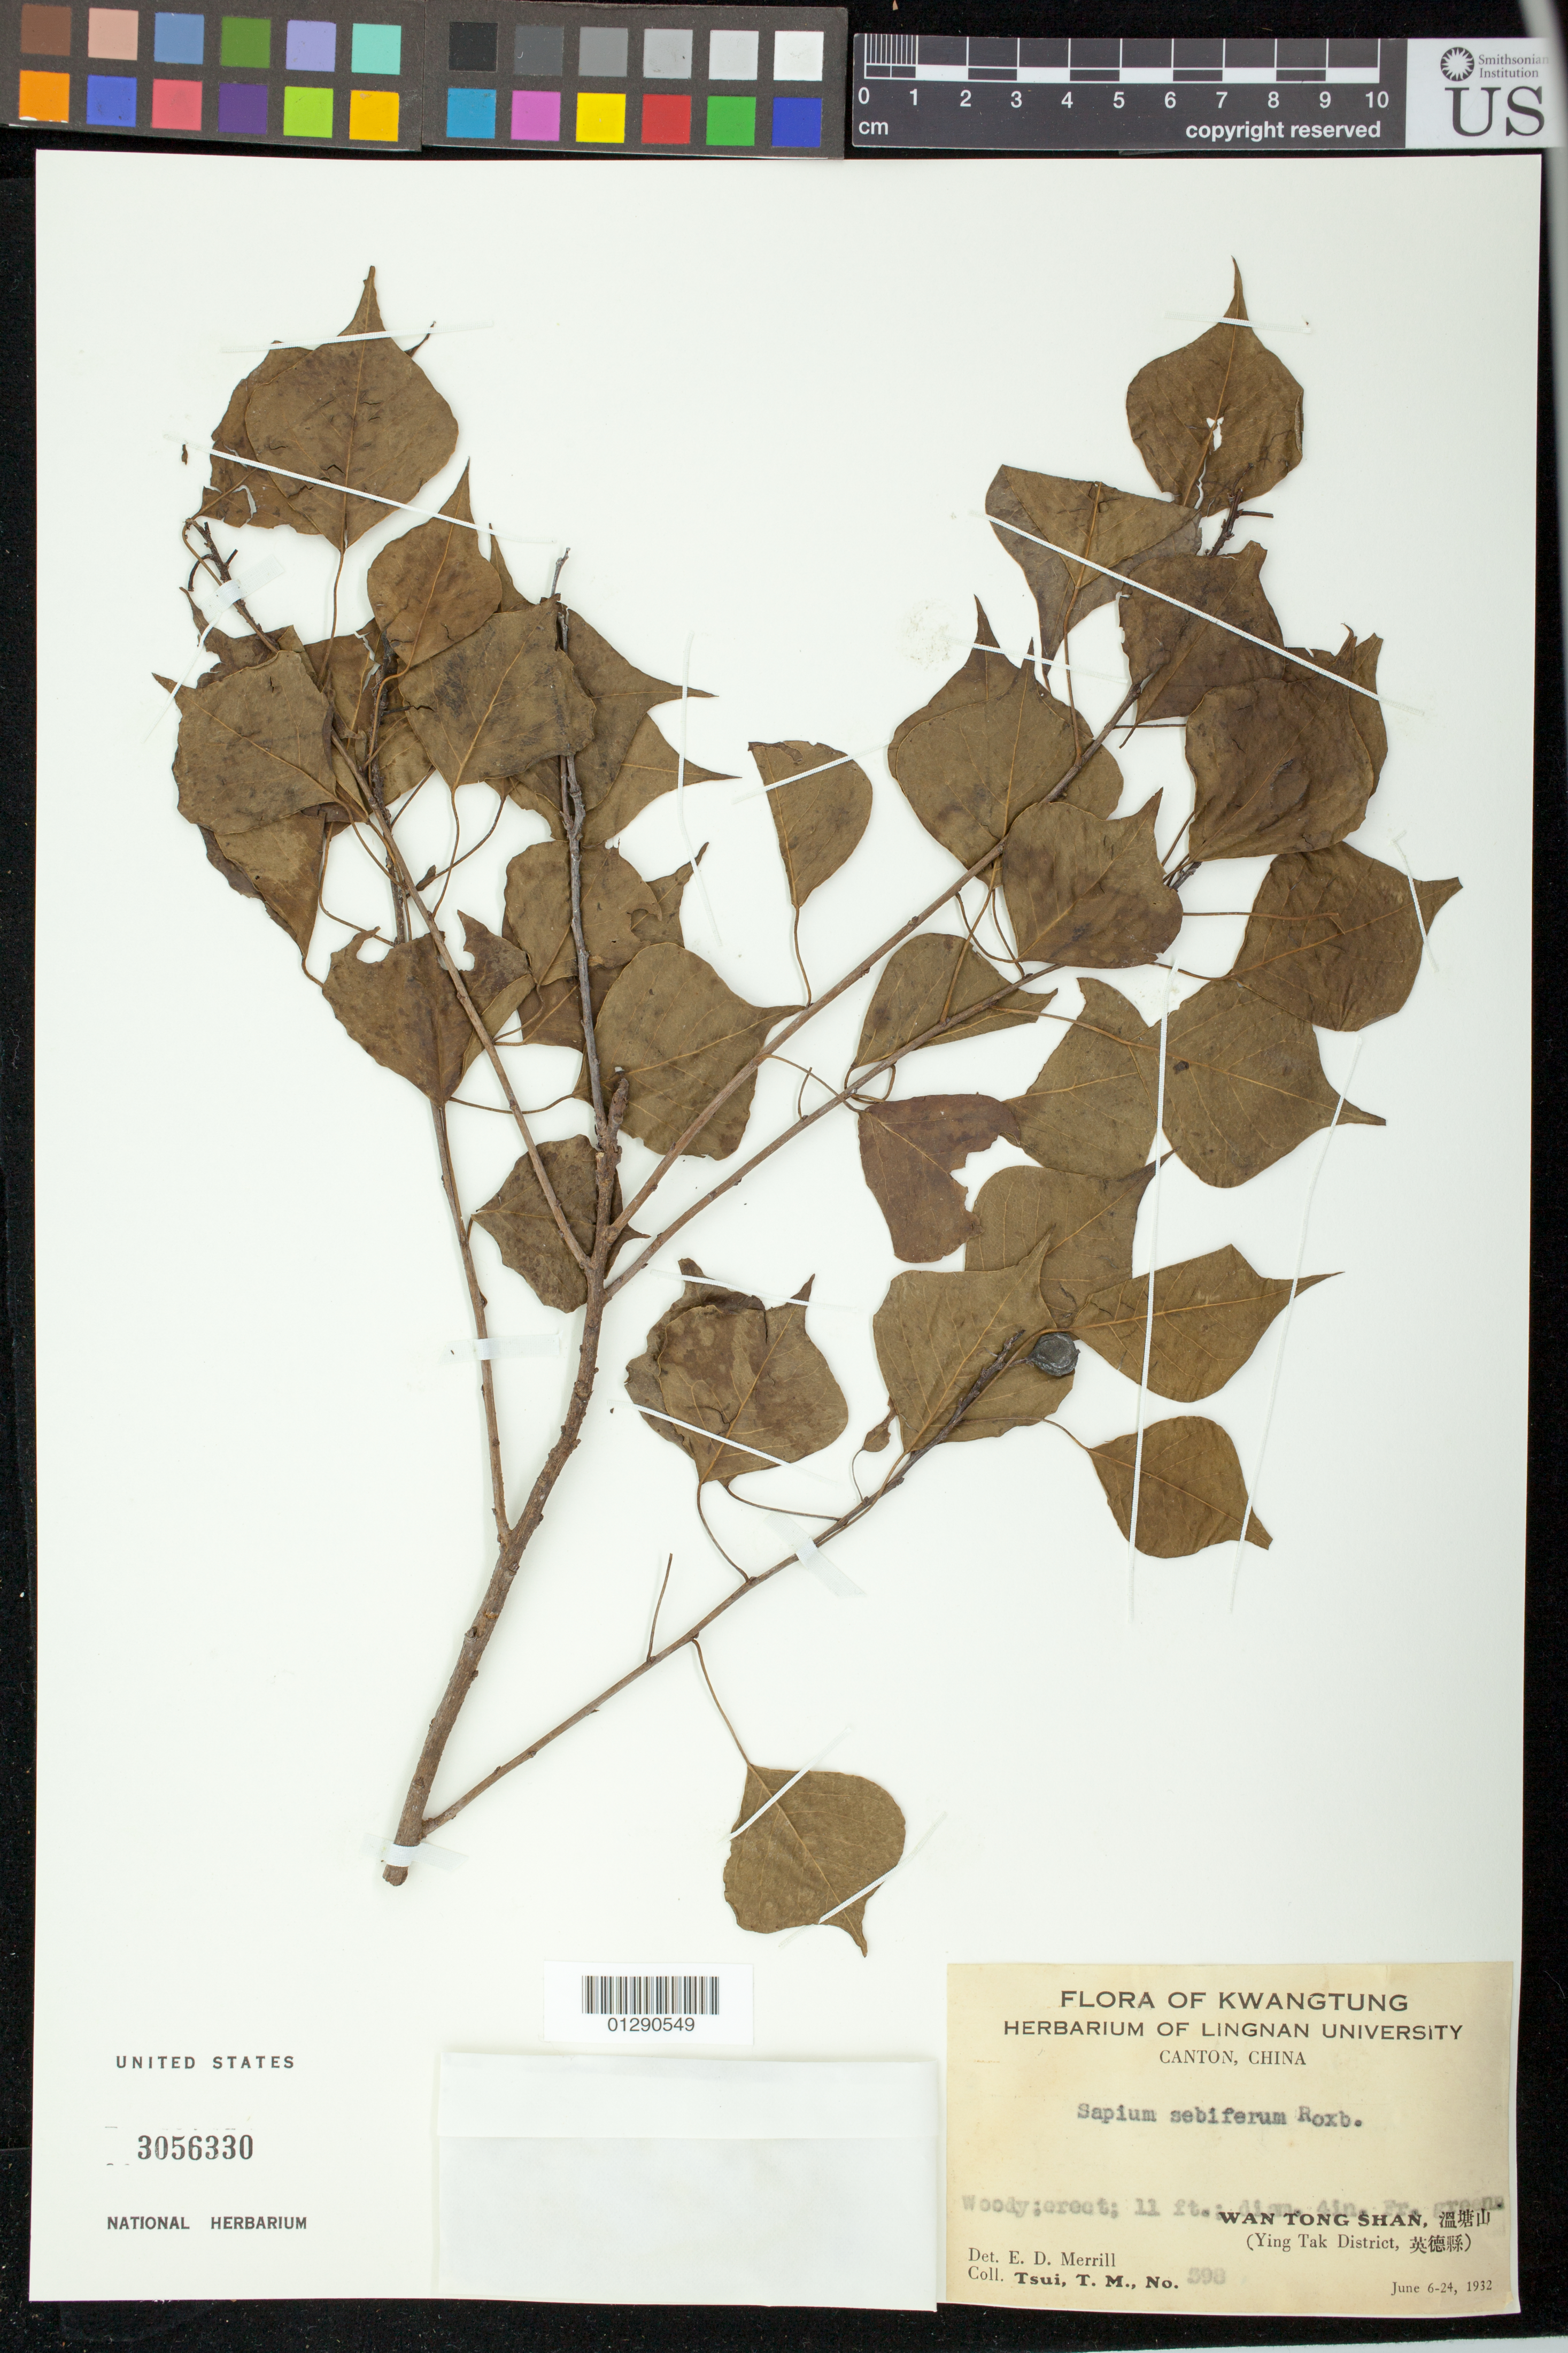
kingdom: Plantae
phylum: Tracheophyta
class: Magnoliopsida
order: Malpighiales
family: Euphorbiaceae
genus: Sapium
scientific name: Sapium sebiferum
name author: (L.) Roxb.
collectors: T. Tsui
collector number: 398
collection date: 1932-06-06/1932-06-24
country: China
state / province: Guangdong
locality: Canton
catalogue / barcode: US 3056330